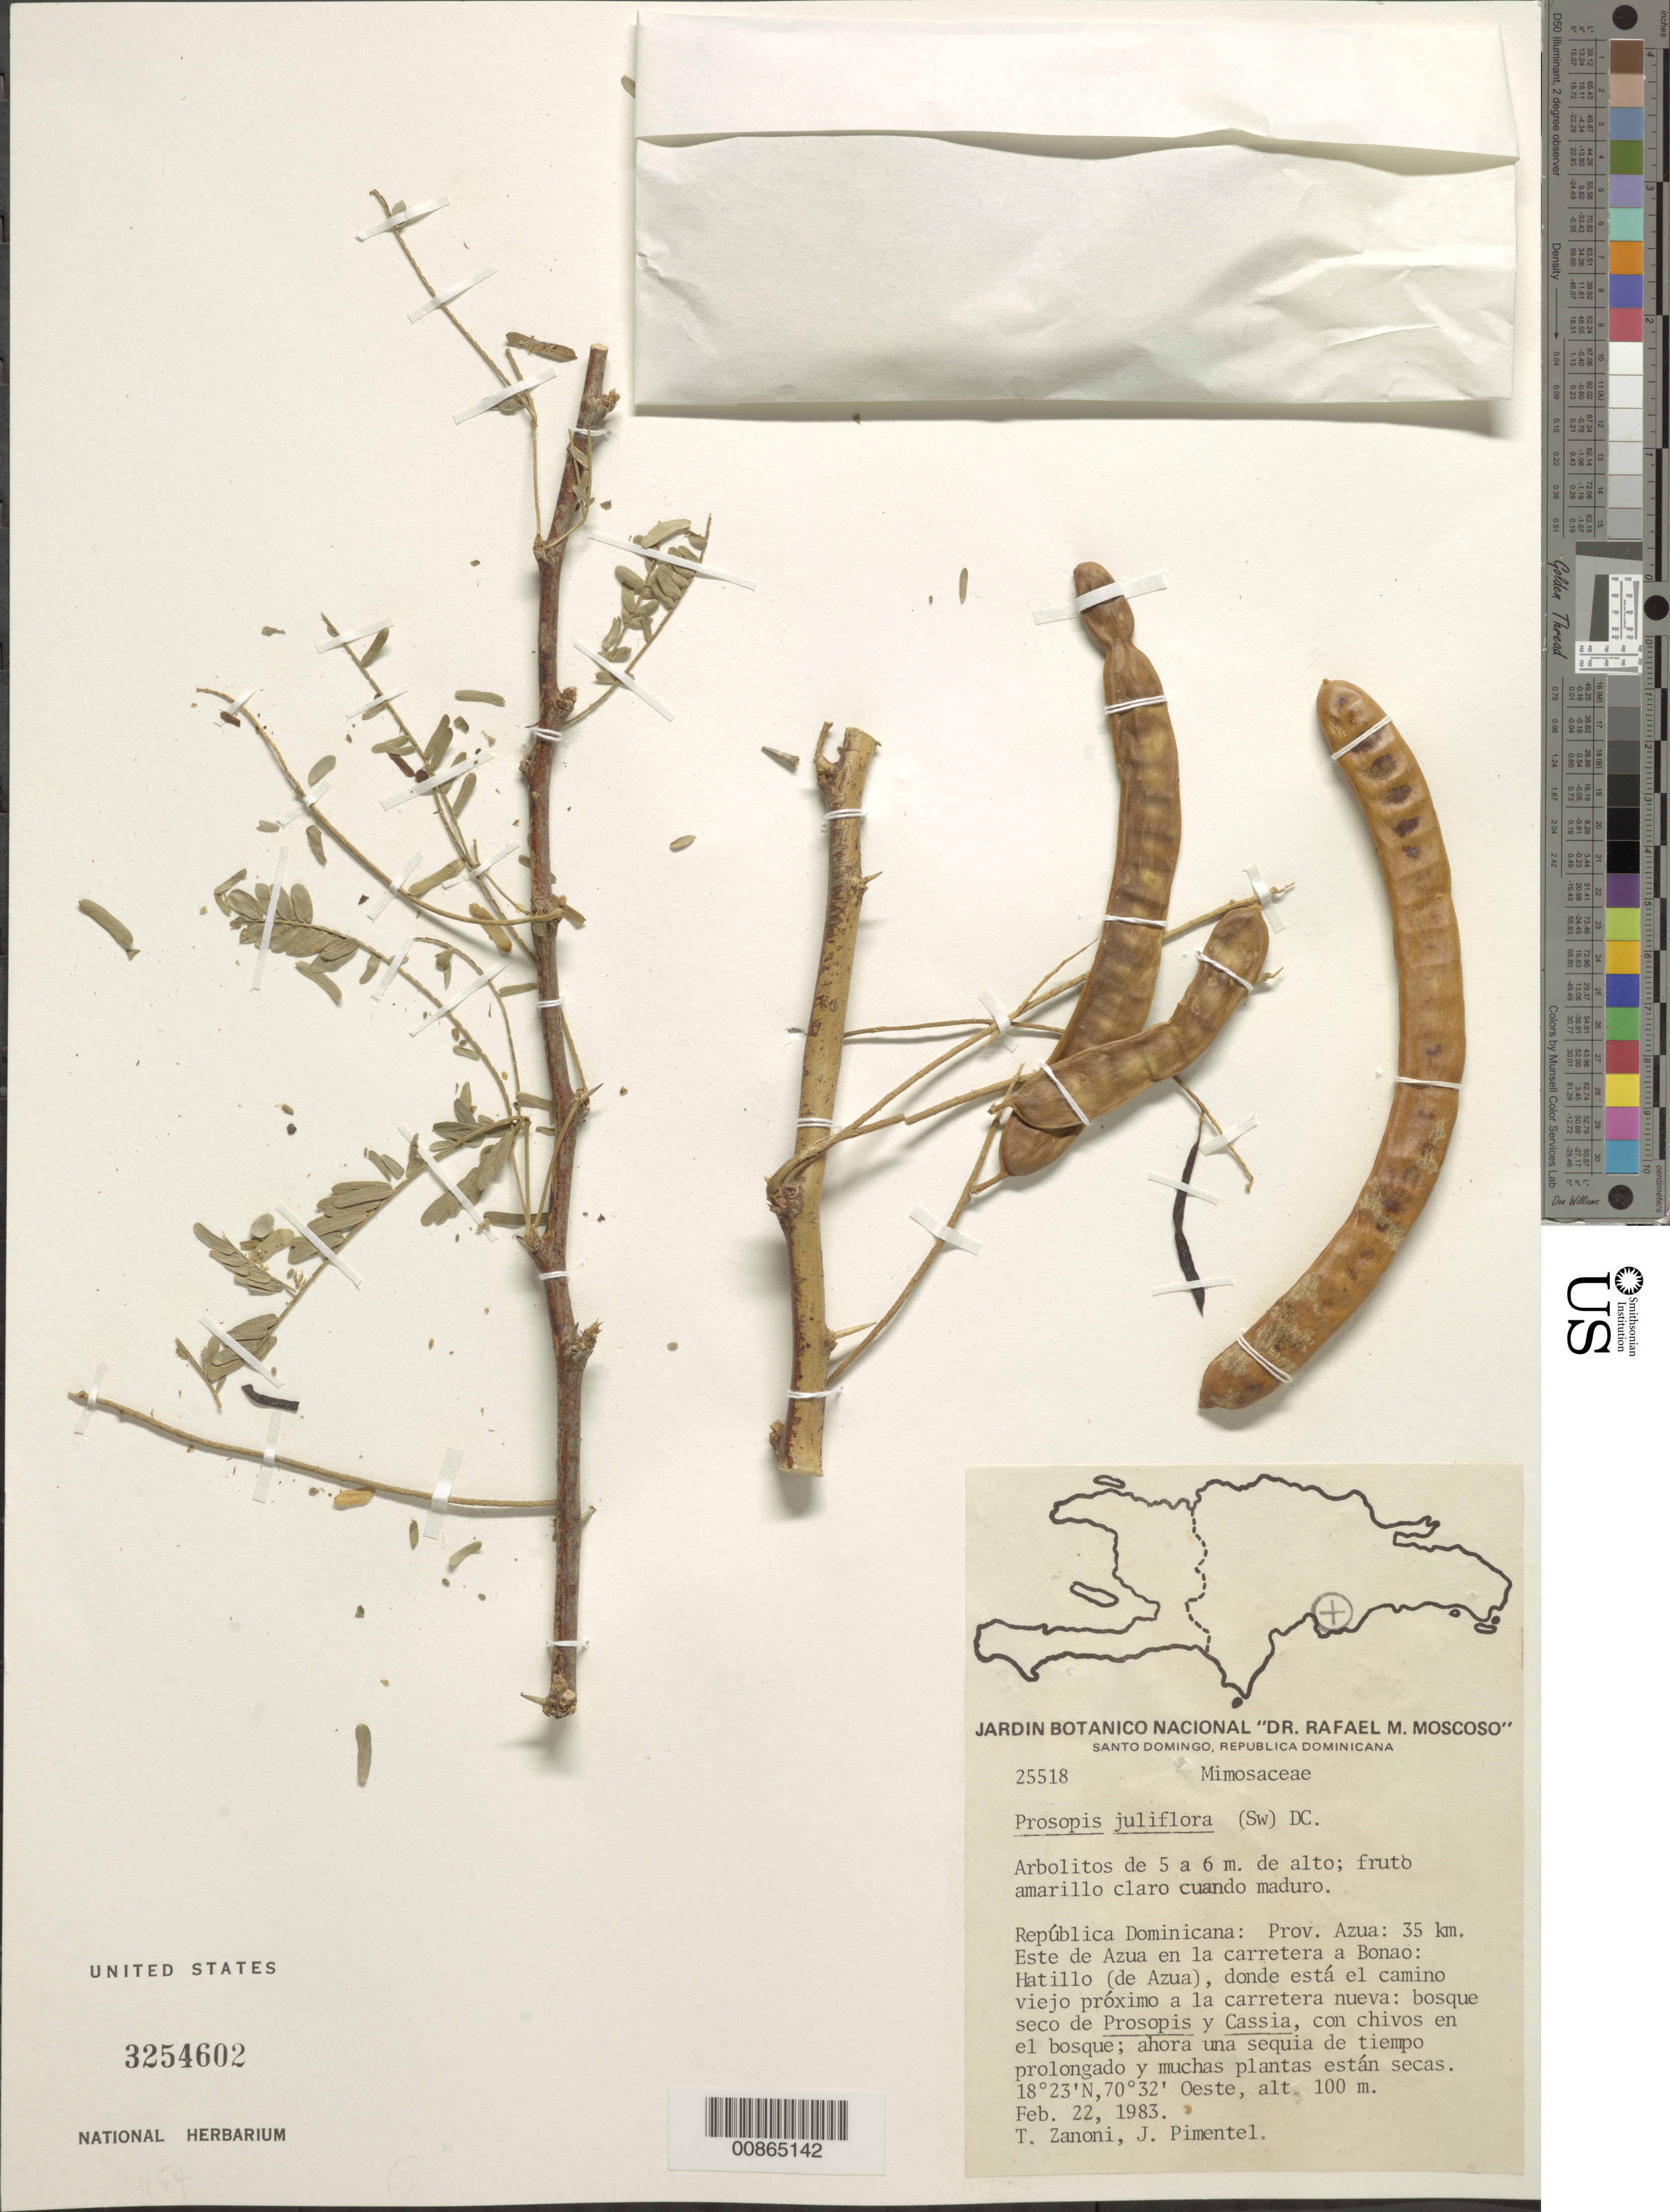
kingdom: Plantae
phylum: Tracheophyta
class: Magnoliopsida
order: Fabales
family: Fabaceae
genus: Neltuma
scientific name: Neltuma juliflora var. juliflora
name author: (Sw.) Raf.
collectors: T. A. Zanoni & J. Pimentel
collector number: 25518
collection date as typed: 22 Feb 1983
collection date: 1983-02-22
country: Dominican Republic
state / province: Azua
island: Hispaniola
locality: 35 km Este de Azua en la carretera a Bonao: Hatillo (de Azua), donde está el camino viejo próximo a la carretera nueva.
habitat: Bosque seco de Prosopis y Cassia, con chivos en el bosque; ahora una sequia de tiempo prolongado y muchas plantas están secas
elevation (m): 100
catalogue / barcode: US 3254602